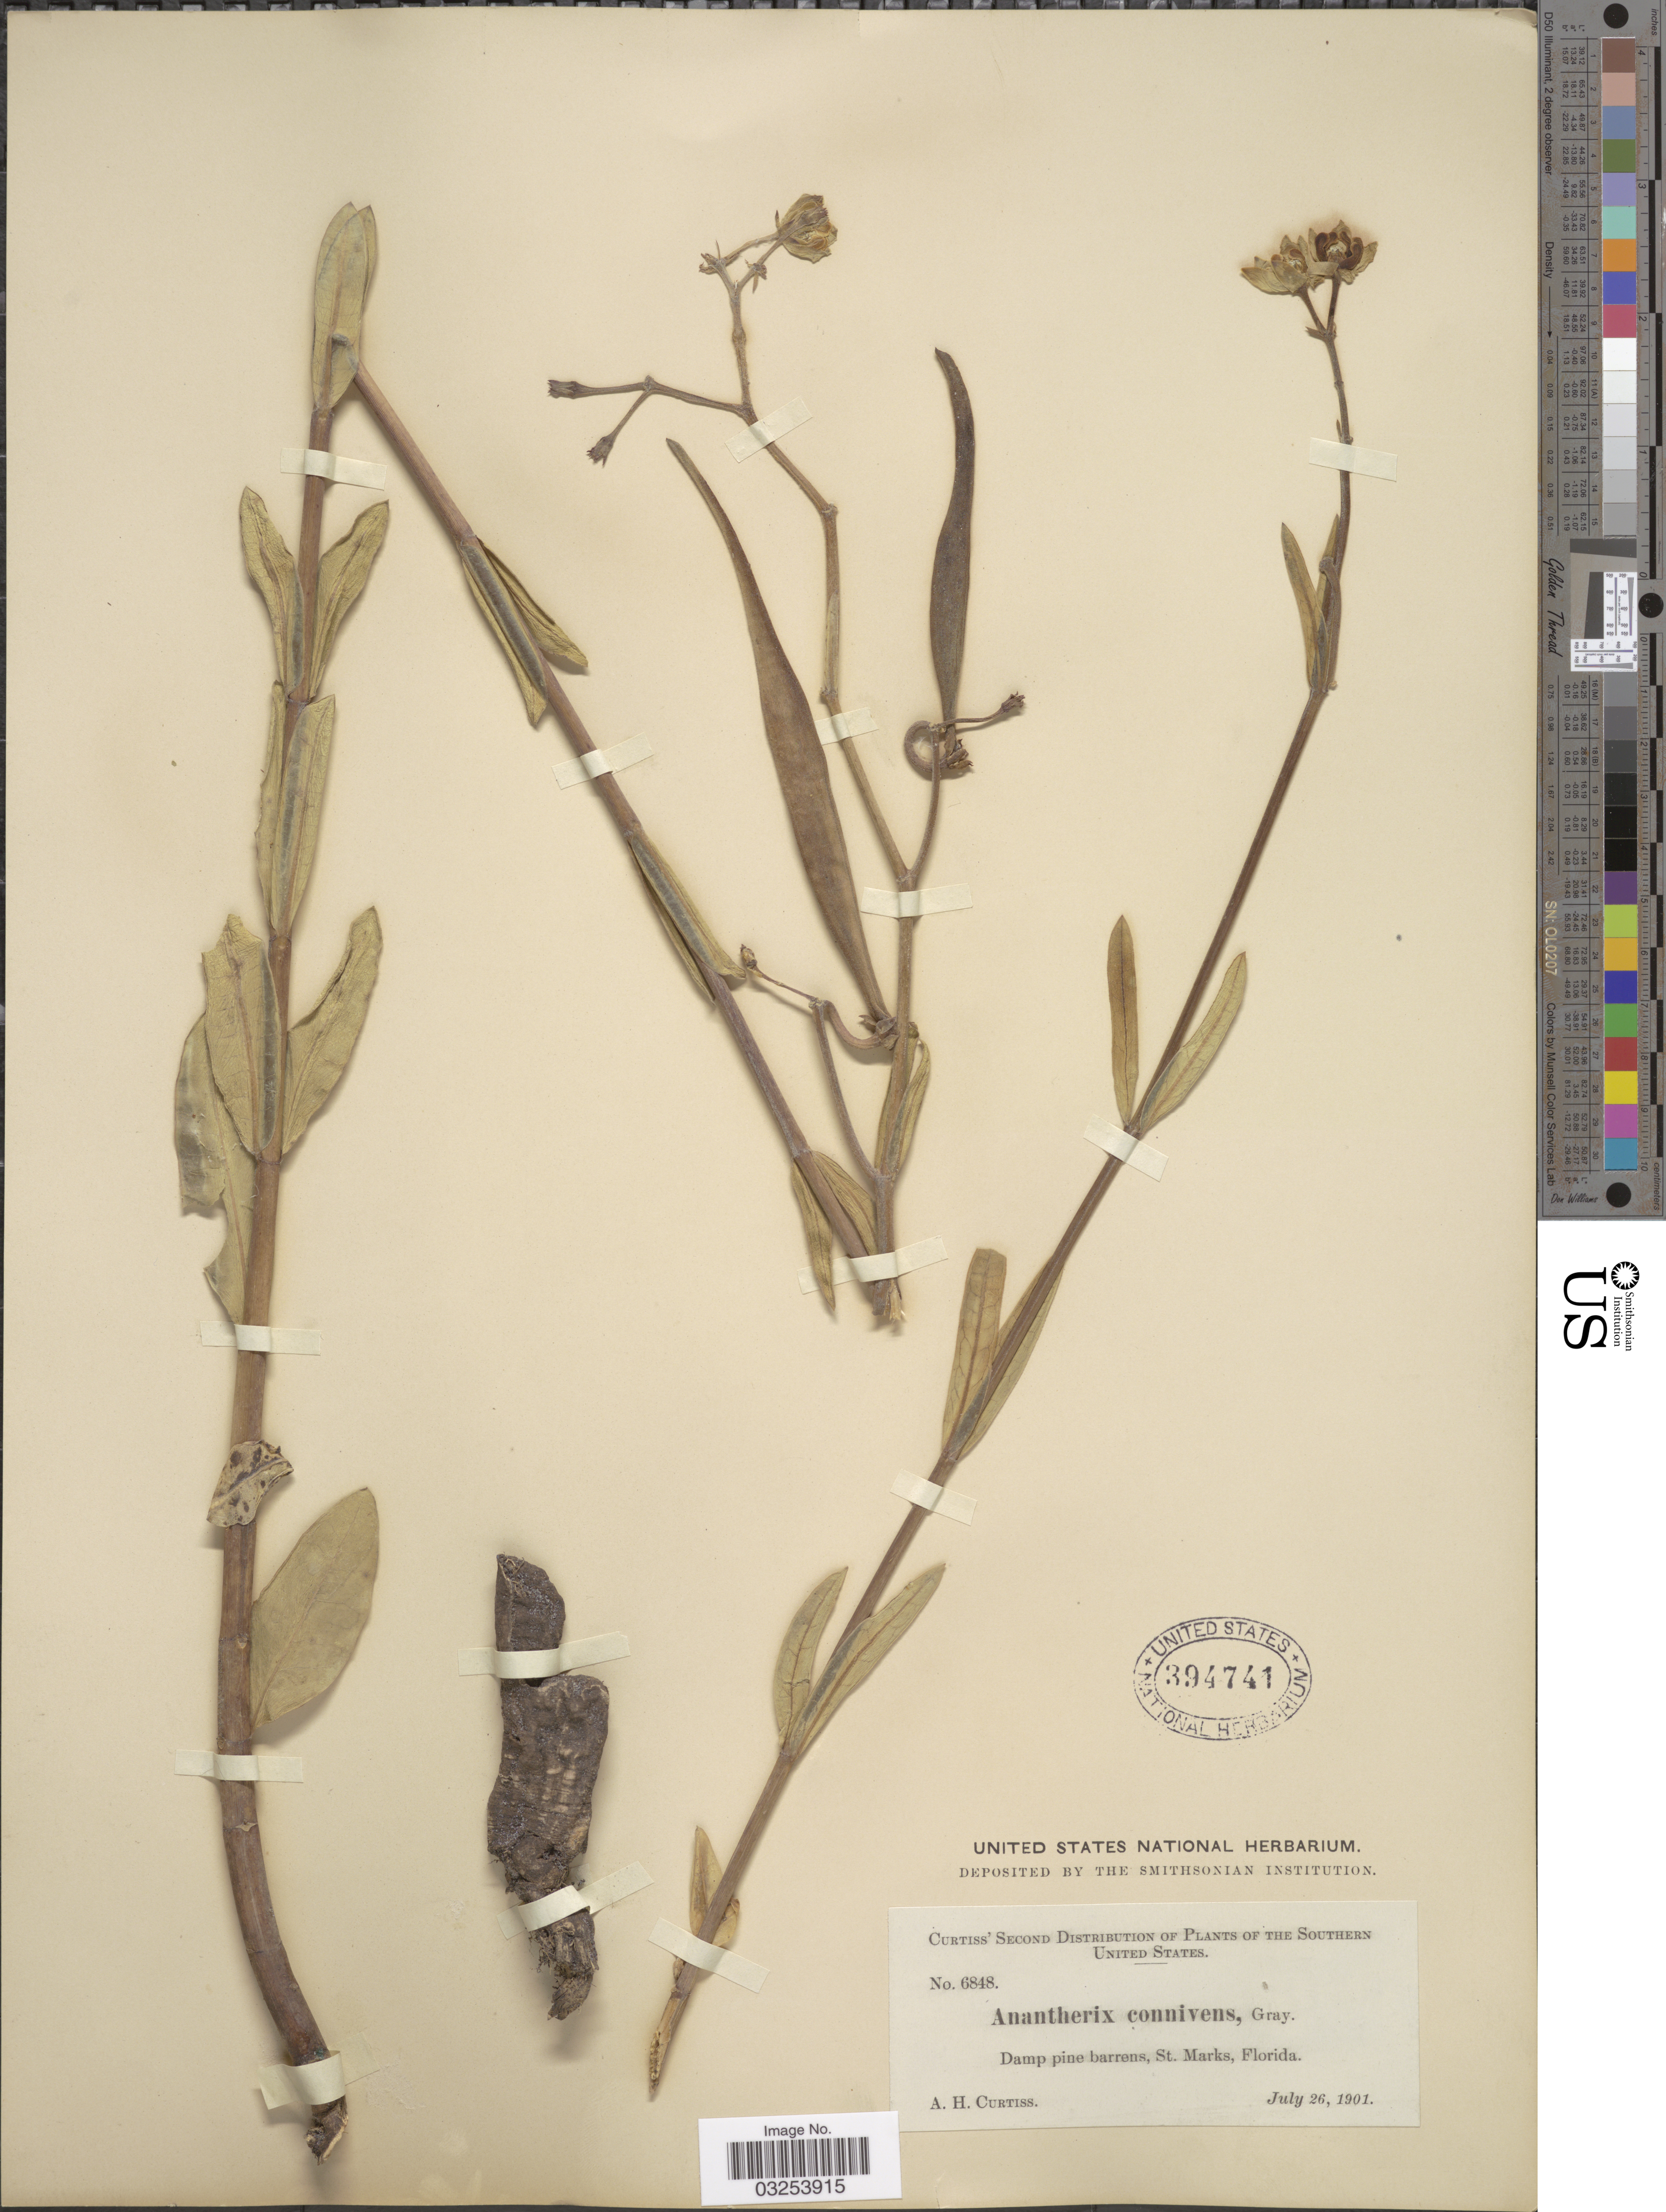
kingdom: Plantae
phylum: Tracheophyta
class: Magnoliopsida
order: Gentianales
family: Apocynaceae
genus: Asclepias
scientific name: Asclepias connivens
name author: Baldwin ex Elliot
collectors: A. H. Curtiss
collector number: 6848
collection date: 1901-07-26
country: United States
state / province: Florida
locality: Southern United States. St. Marks.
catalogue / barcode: US 394741